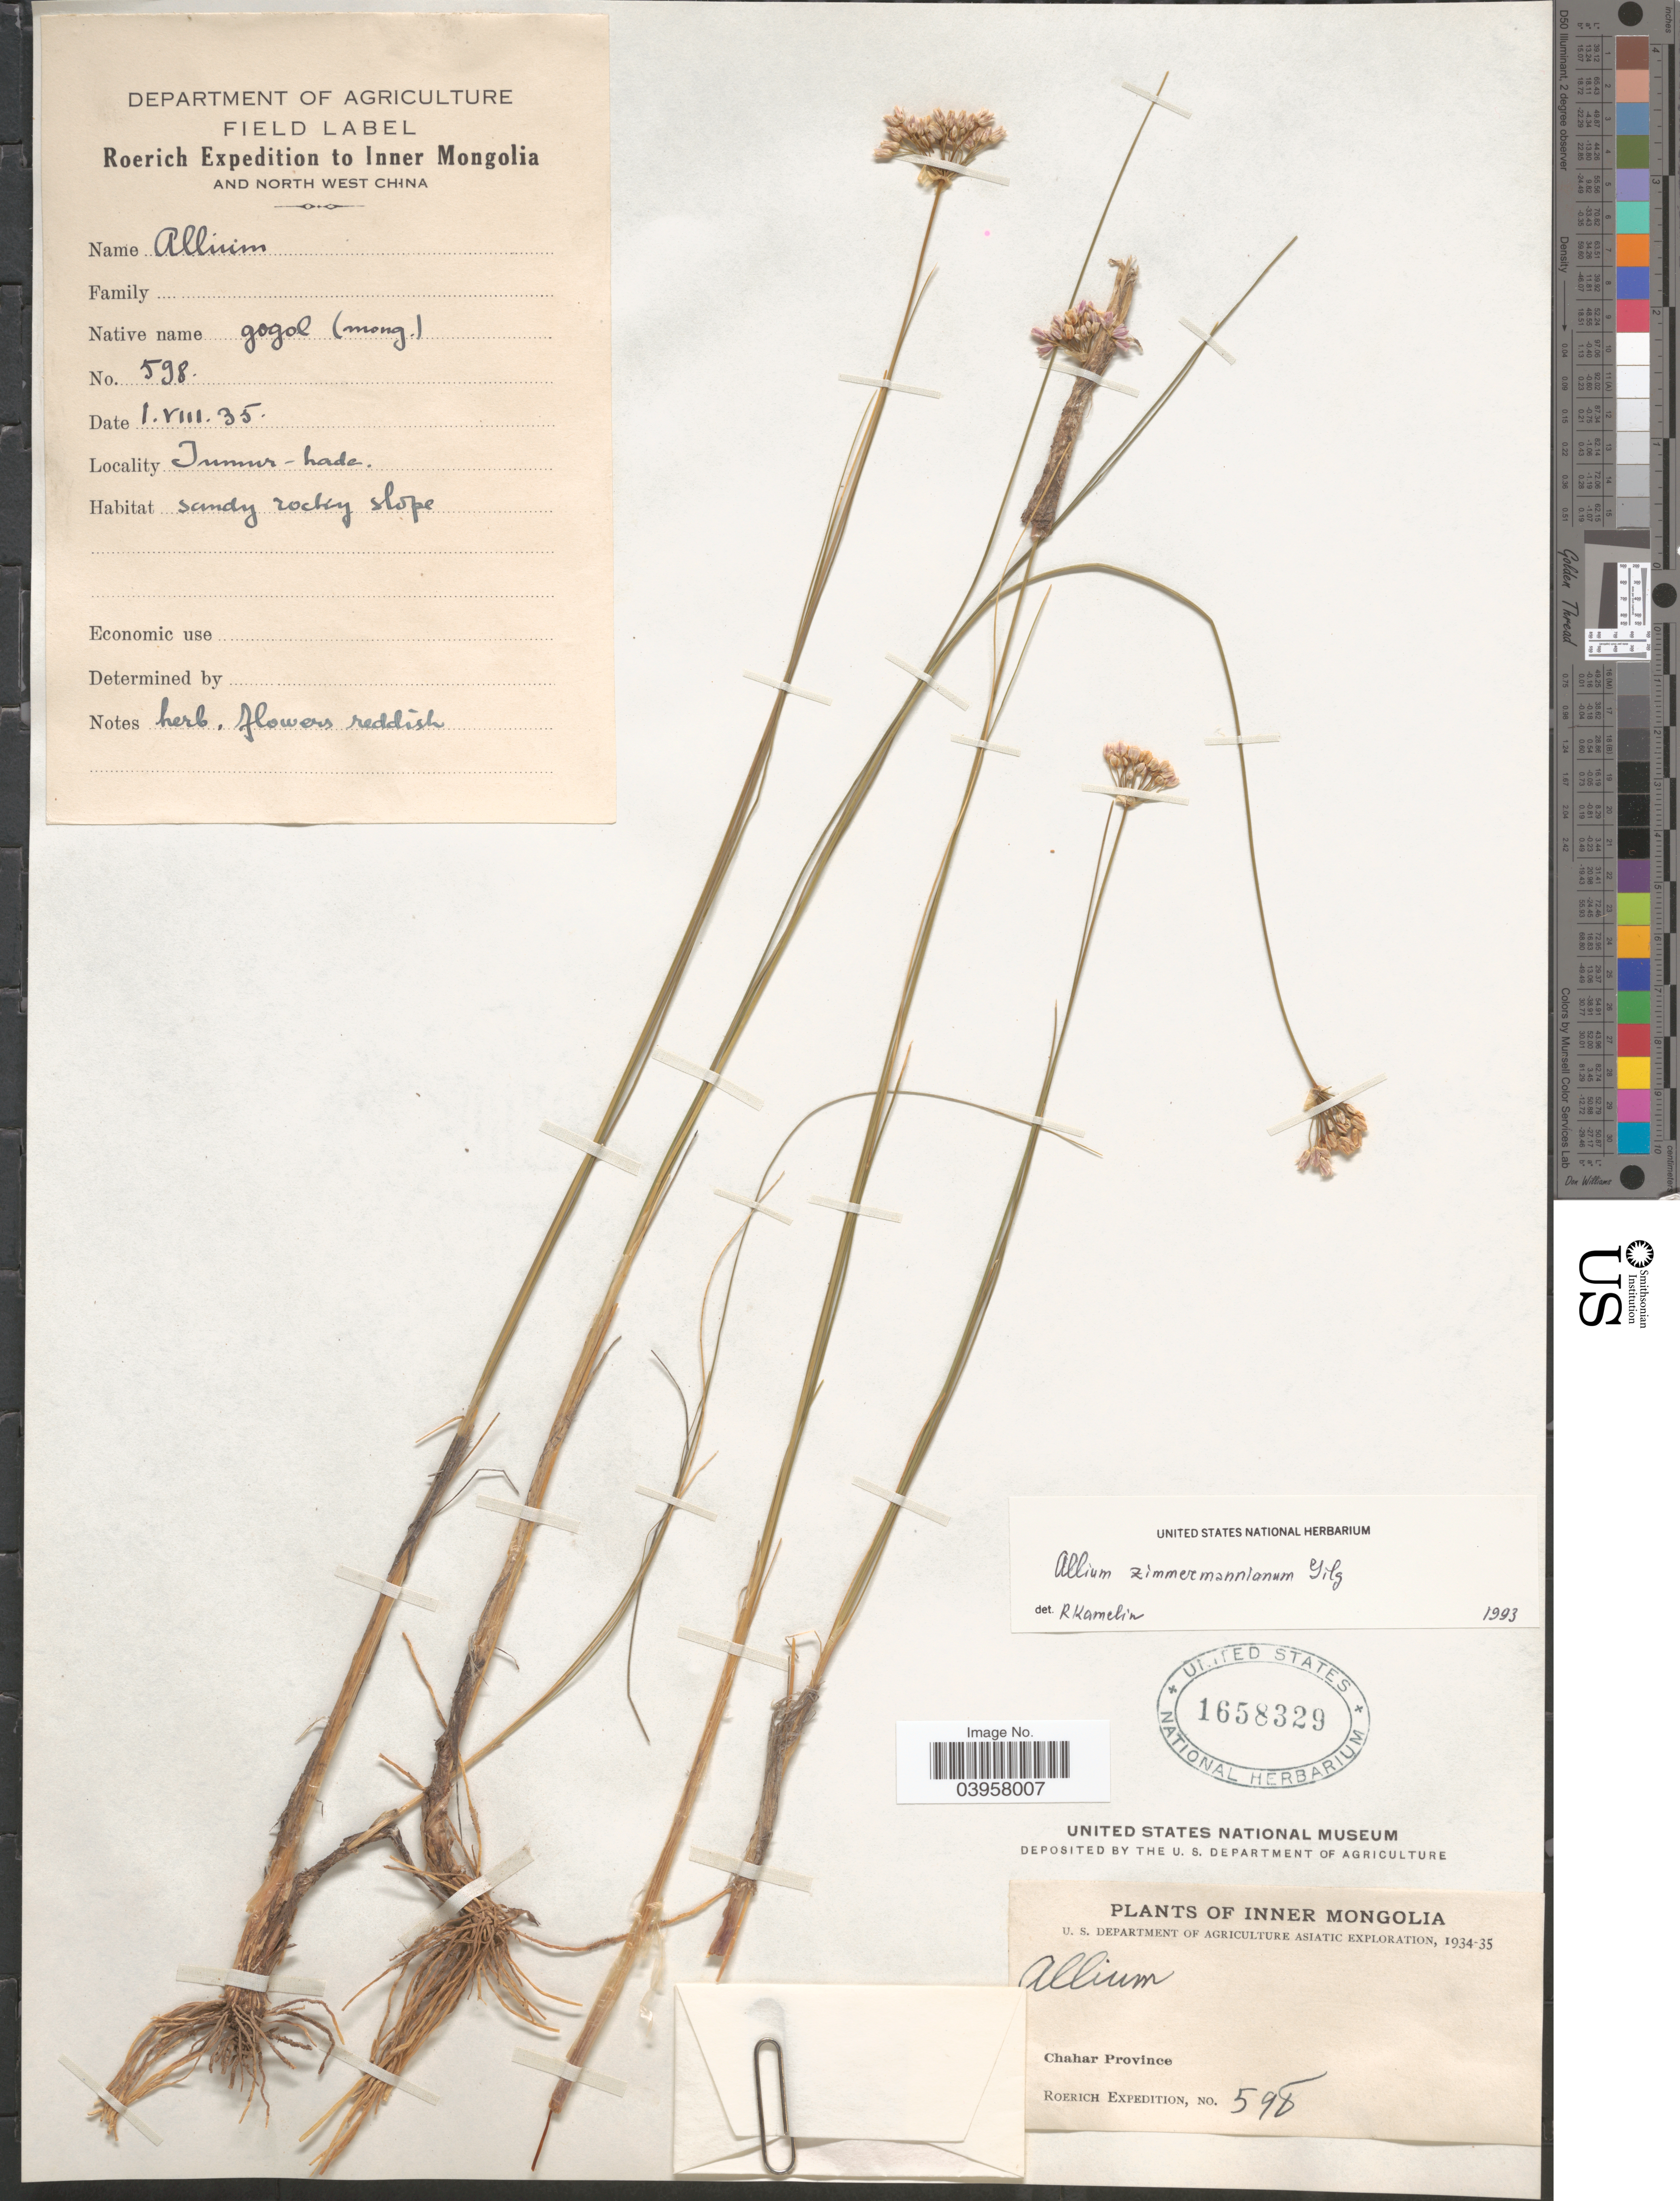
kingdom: Plantae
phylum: Tracheophyta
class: Liliopsida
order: Asparagales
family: Amaryllidaceae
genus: Allium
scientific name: Allium zimmermannianum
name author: Gilg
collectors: Roerich Expedition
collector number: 598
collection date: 1935-08-01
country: China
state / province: Nei Monggol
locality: Inner Mongolia an North West China. Tumur-hade. Chahar Province.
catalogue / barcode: US 1658329